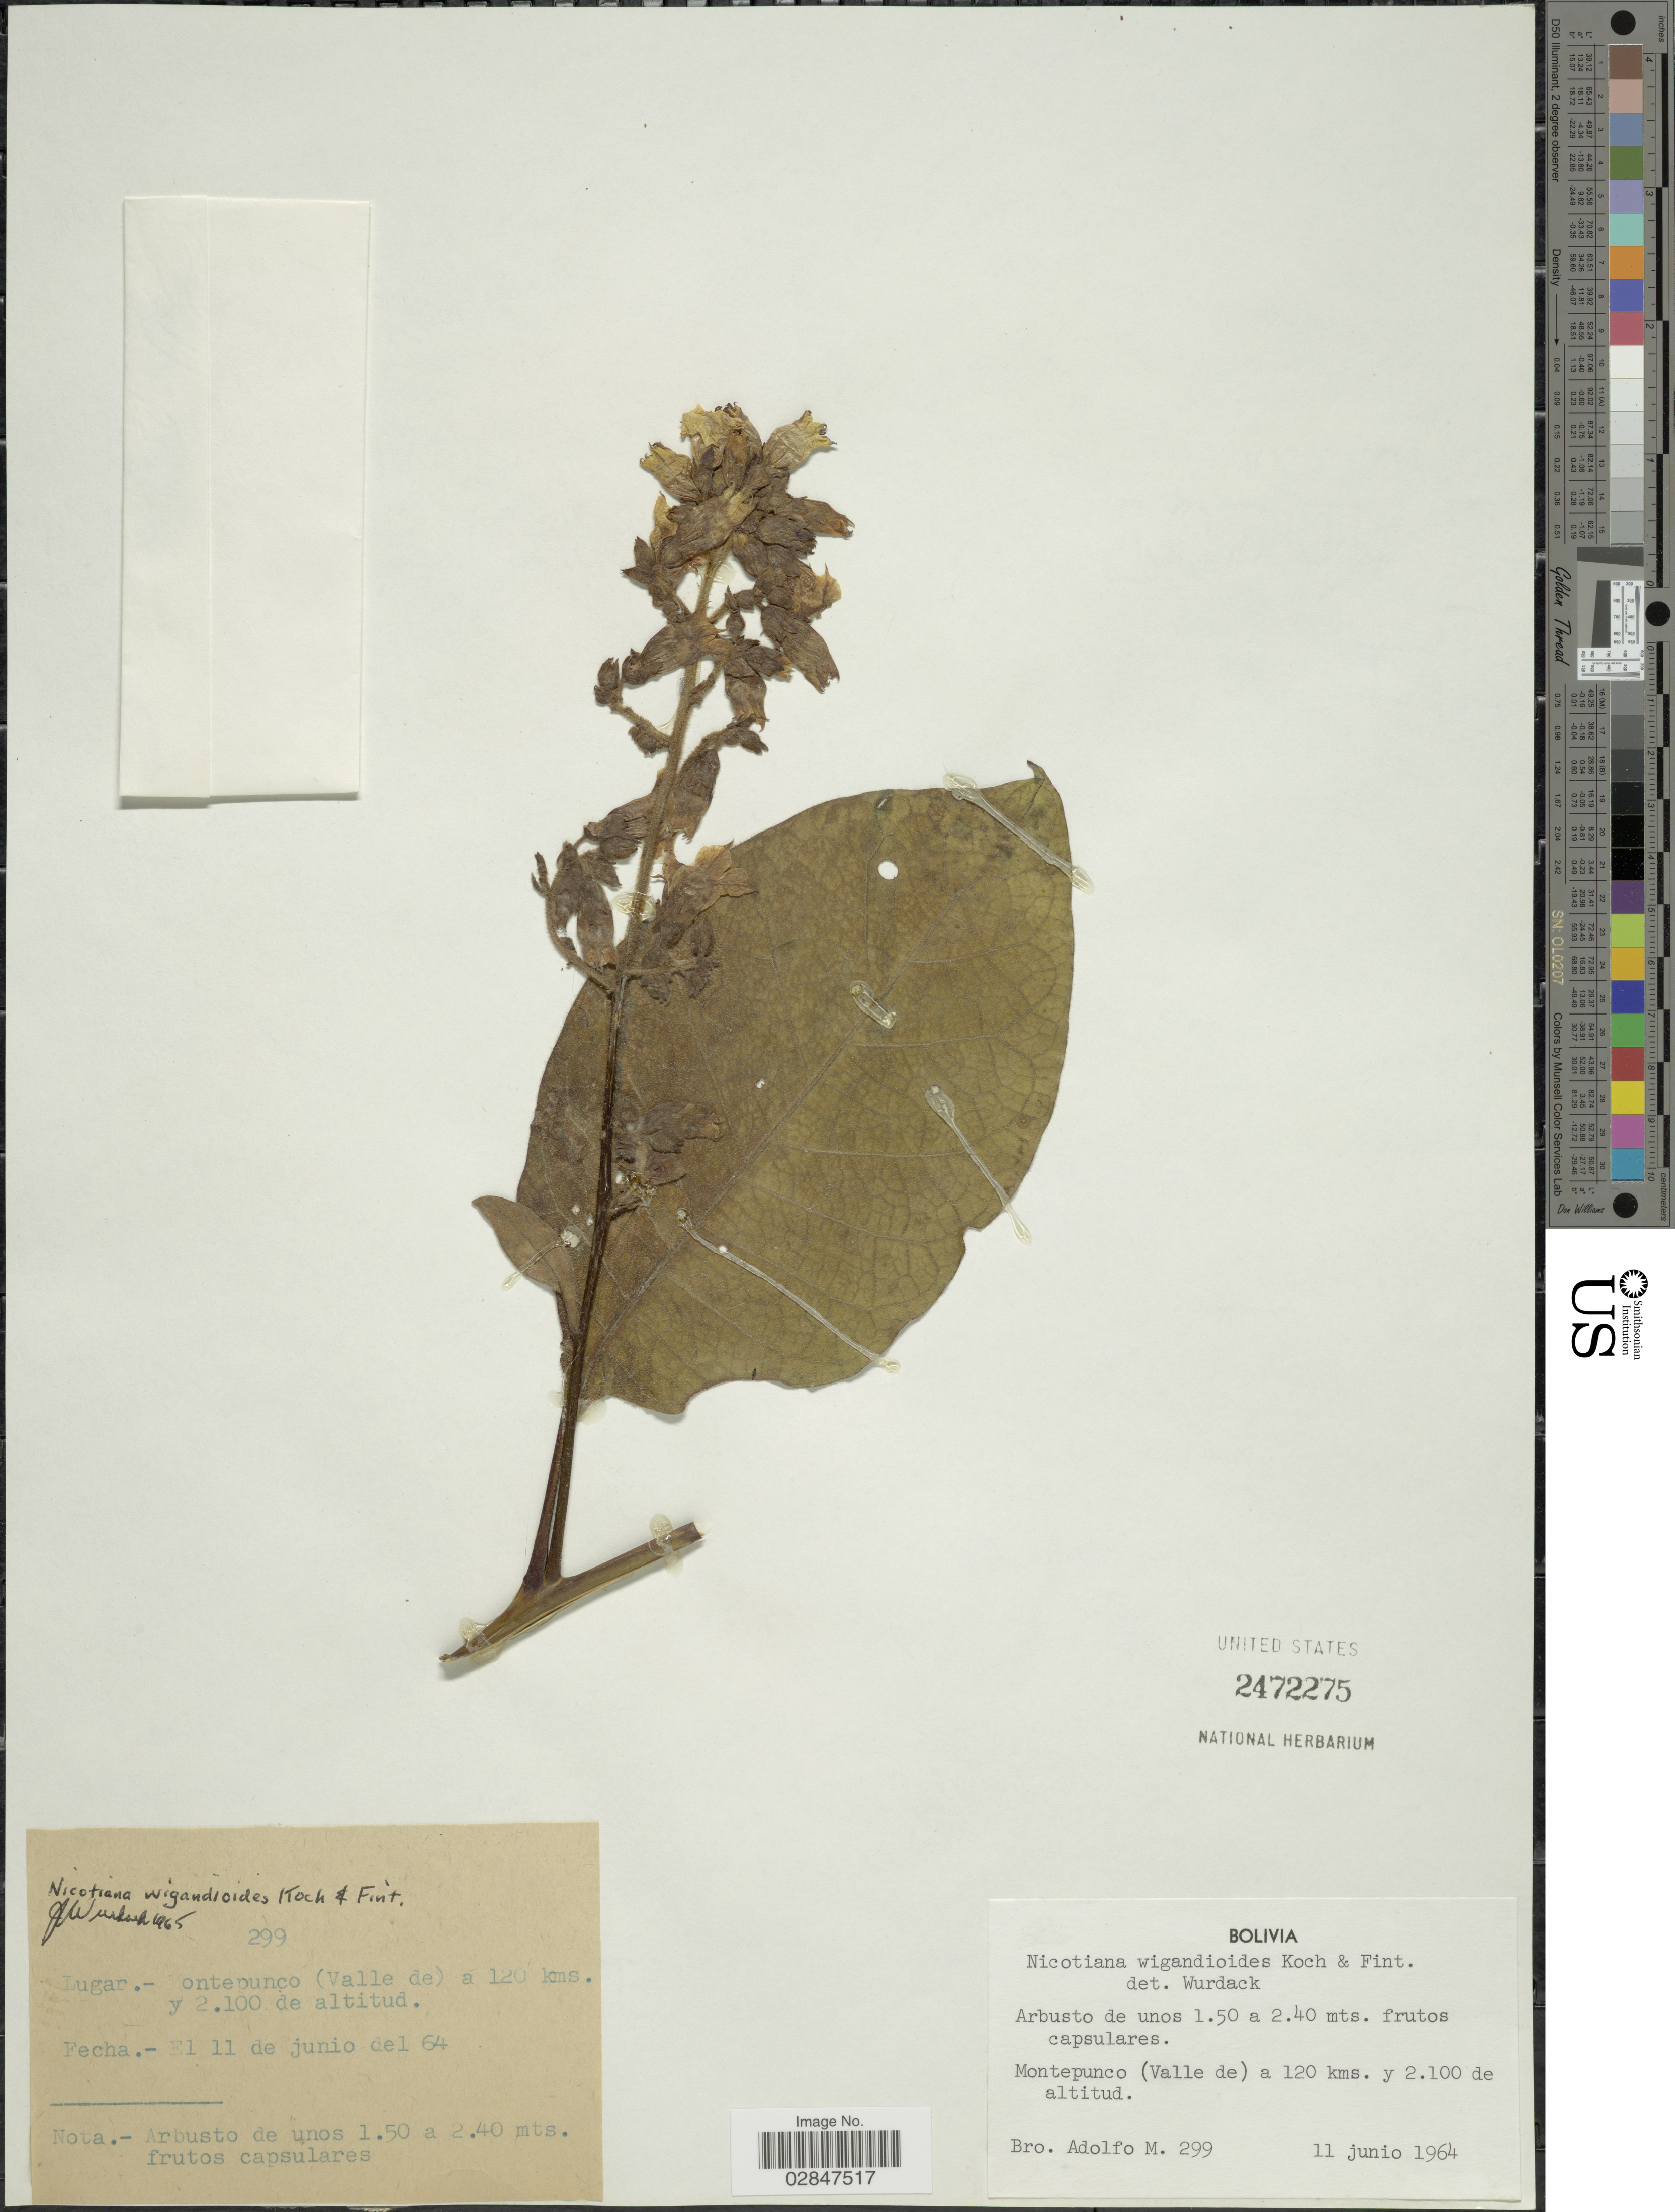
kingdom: Plantae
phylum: Tracheophyta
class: Magnoliopsida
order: Solanales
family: Solanaceae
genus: Nicotiana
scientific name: Nicotiana wigandioides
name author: K. Koch & Fintelm.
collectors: Bro. Adolfo M.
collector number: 299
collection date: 1964-06-11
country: Bolivia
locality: Montepunco (Valle de) a 120 kms.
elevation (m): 2100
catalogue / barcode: US 2472275